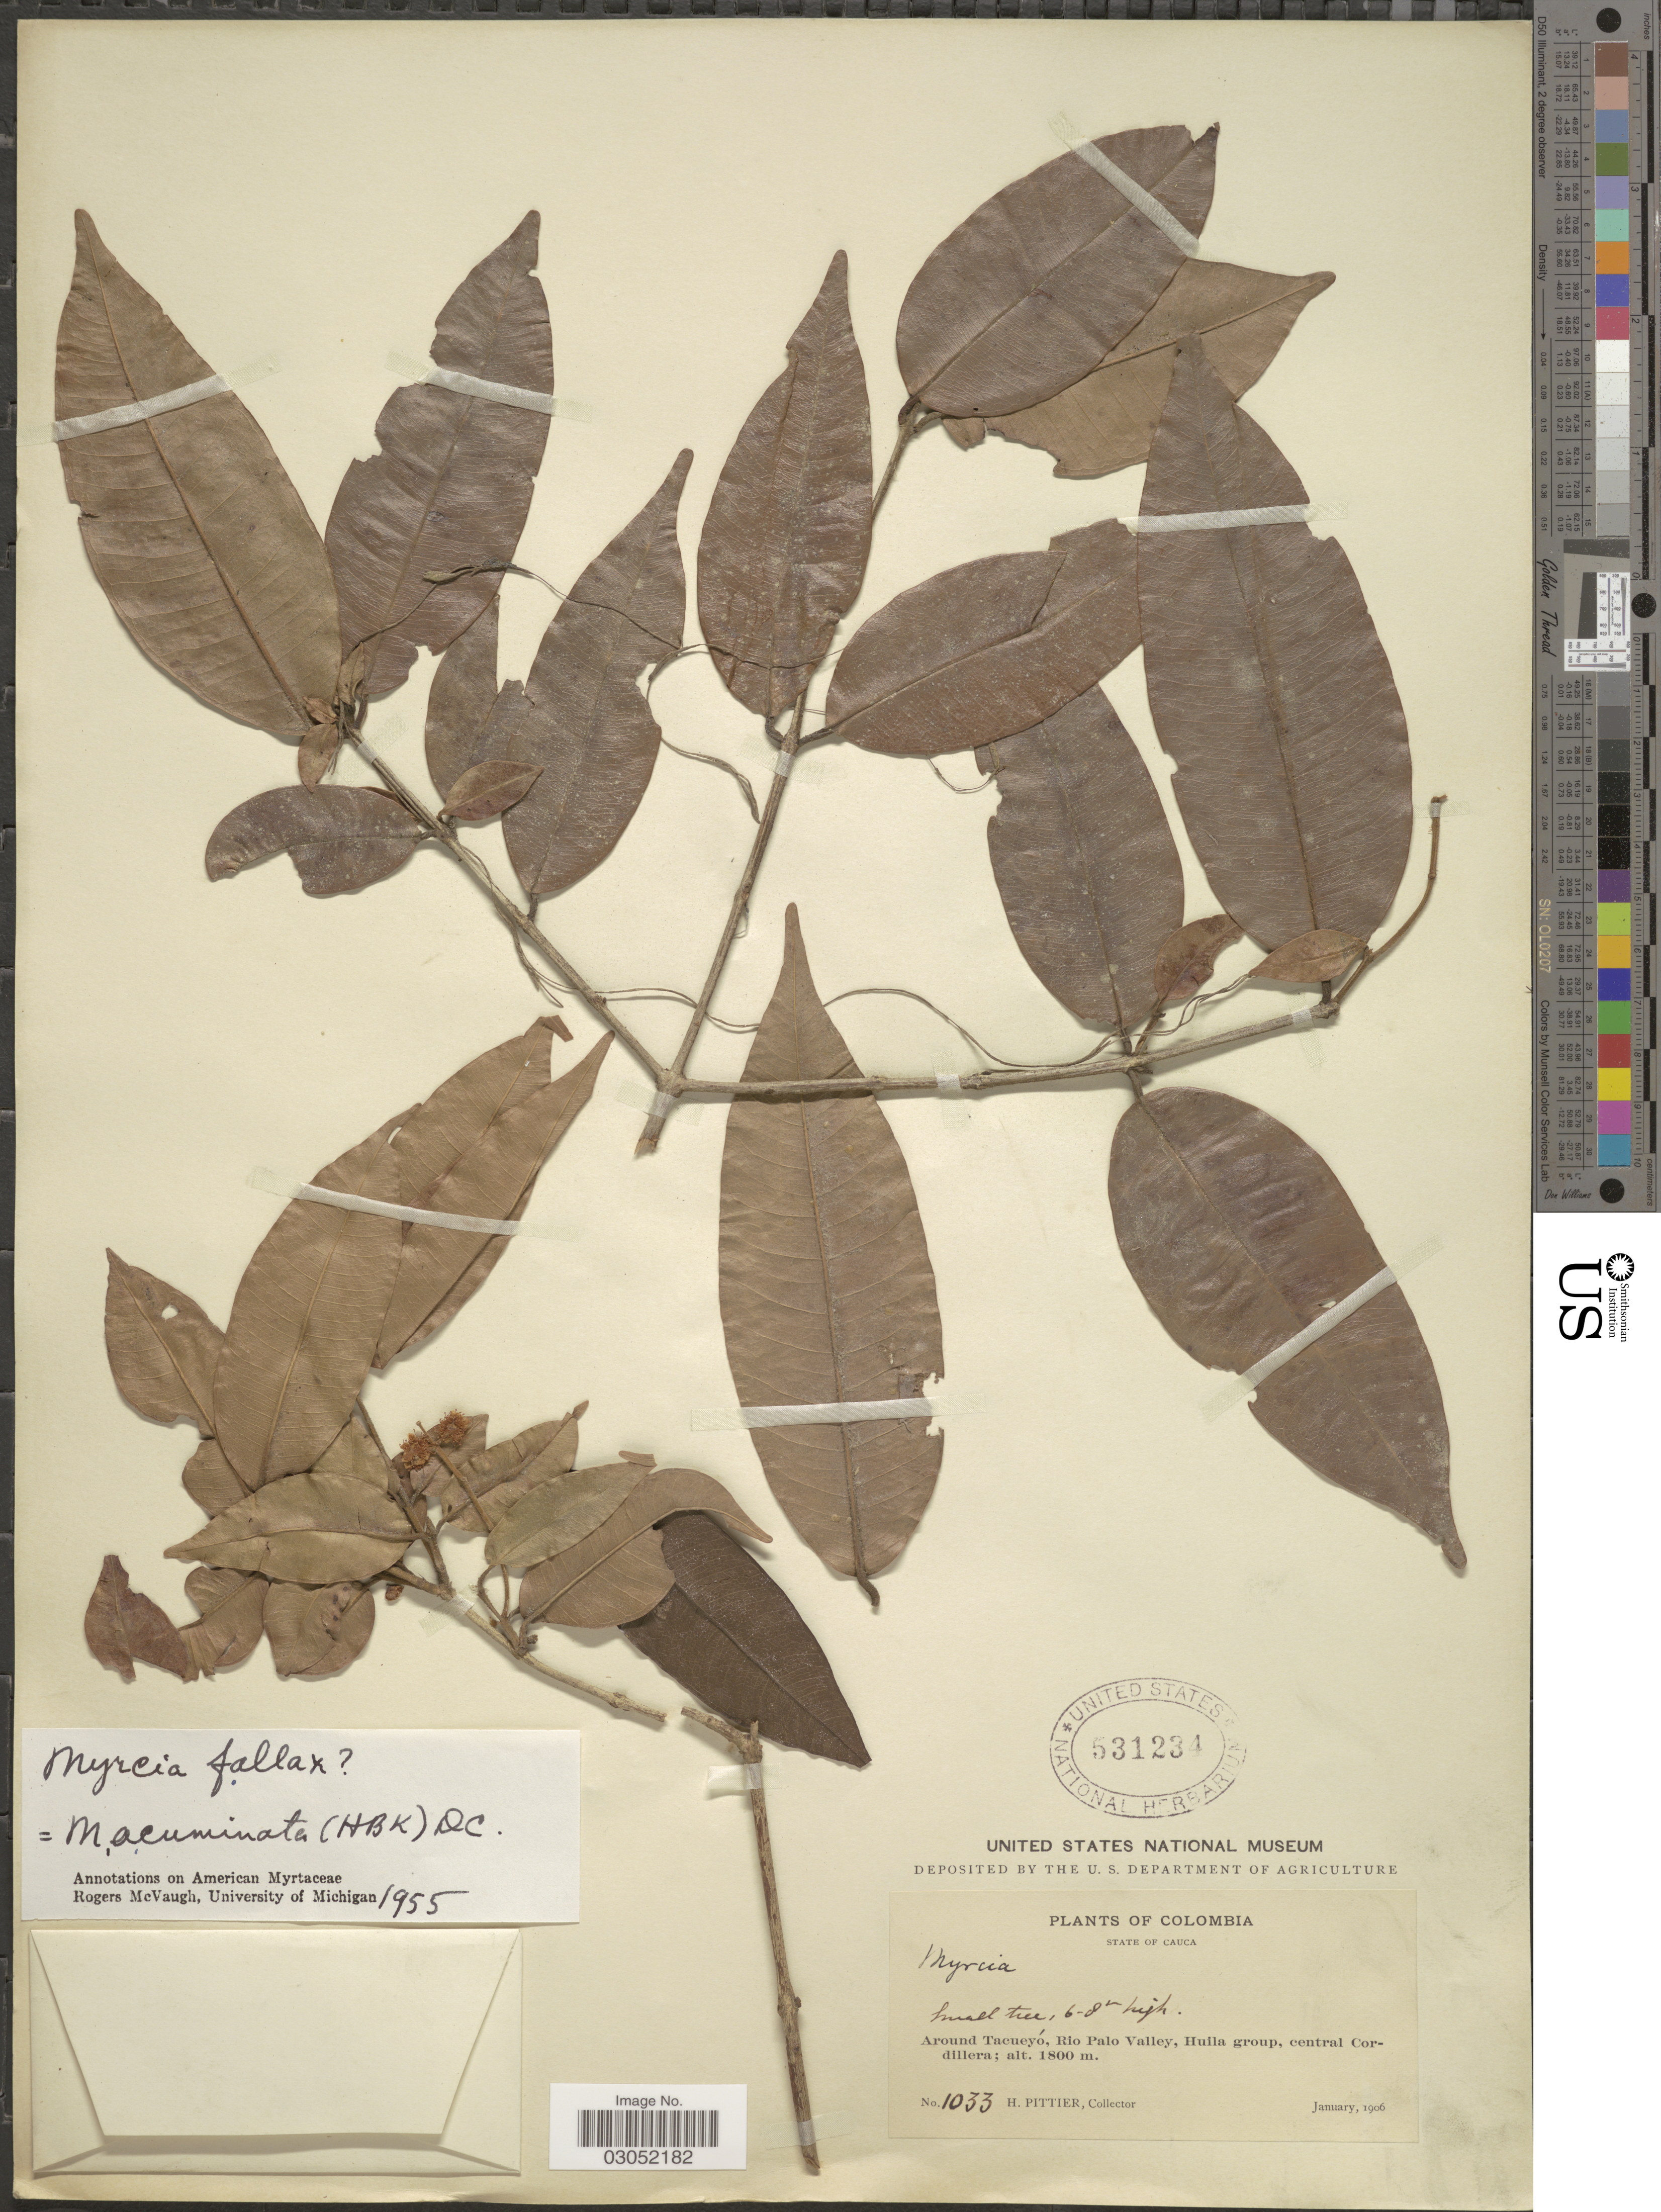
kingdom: Plantae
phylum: Tracheophyta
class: Magnoliopsida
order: Myrtales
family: Myrtaceae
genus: Myrcia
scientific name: Myrcia fallax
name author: (Rich.) DC.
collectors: H. F. Pittier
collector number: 1033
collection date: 1906-01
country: Colombia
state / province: Cauca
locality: Around Tacueyó, Rio Palo Valley, Huila group, central Cordillera.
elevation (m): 1800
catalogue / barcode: US 531234